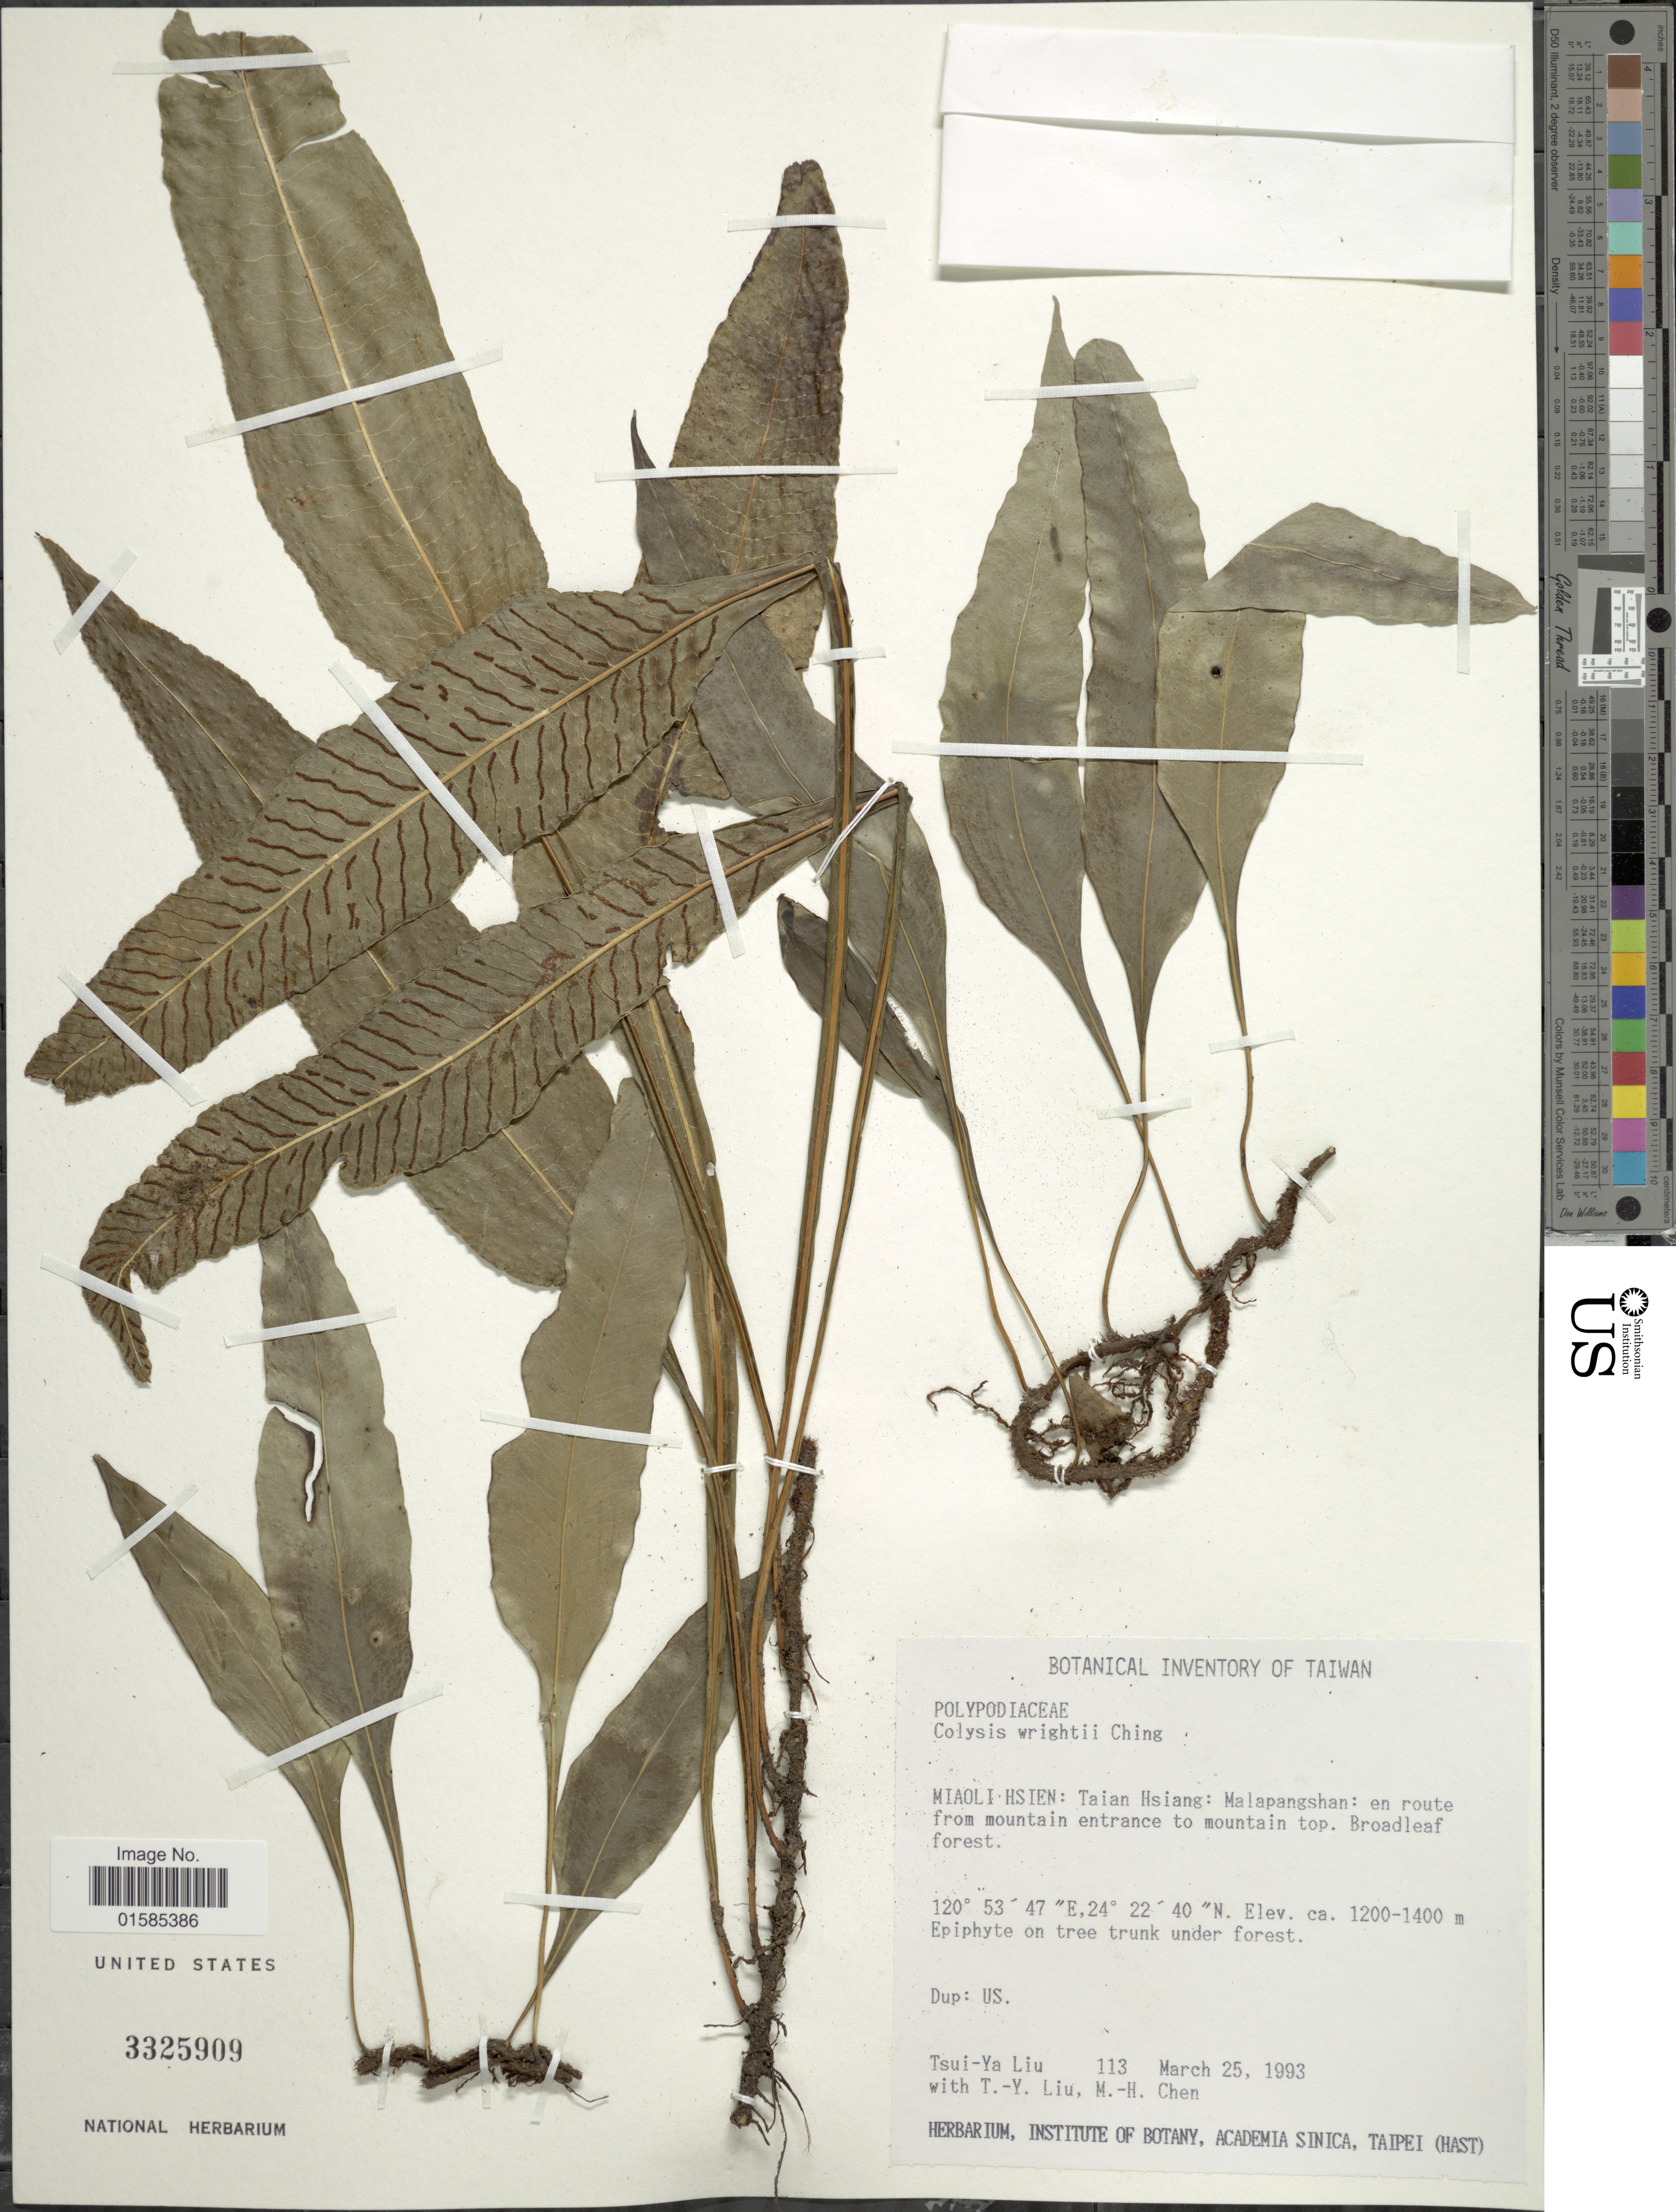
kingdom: Plantae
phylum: Tracheophyta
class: Polypodiopsida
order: Polypodiales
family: Polypodiaceae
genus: Leptochilus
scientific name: Leptochilus wrightii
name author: (Hook.) X.C. Zhang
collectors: T. Liu, T. Y. Liu & M. H. Chen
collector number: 113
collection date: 1993-03-25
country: Taiwan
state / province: Miaoli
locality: Taiwan, Miaoli Hsien: Taian Hsiand: Malapangshan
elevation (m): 1200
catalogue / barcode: US 3325909